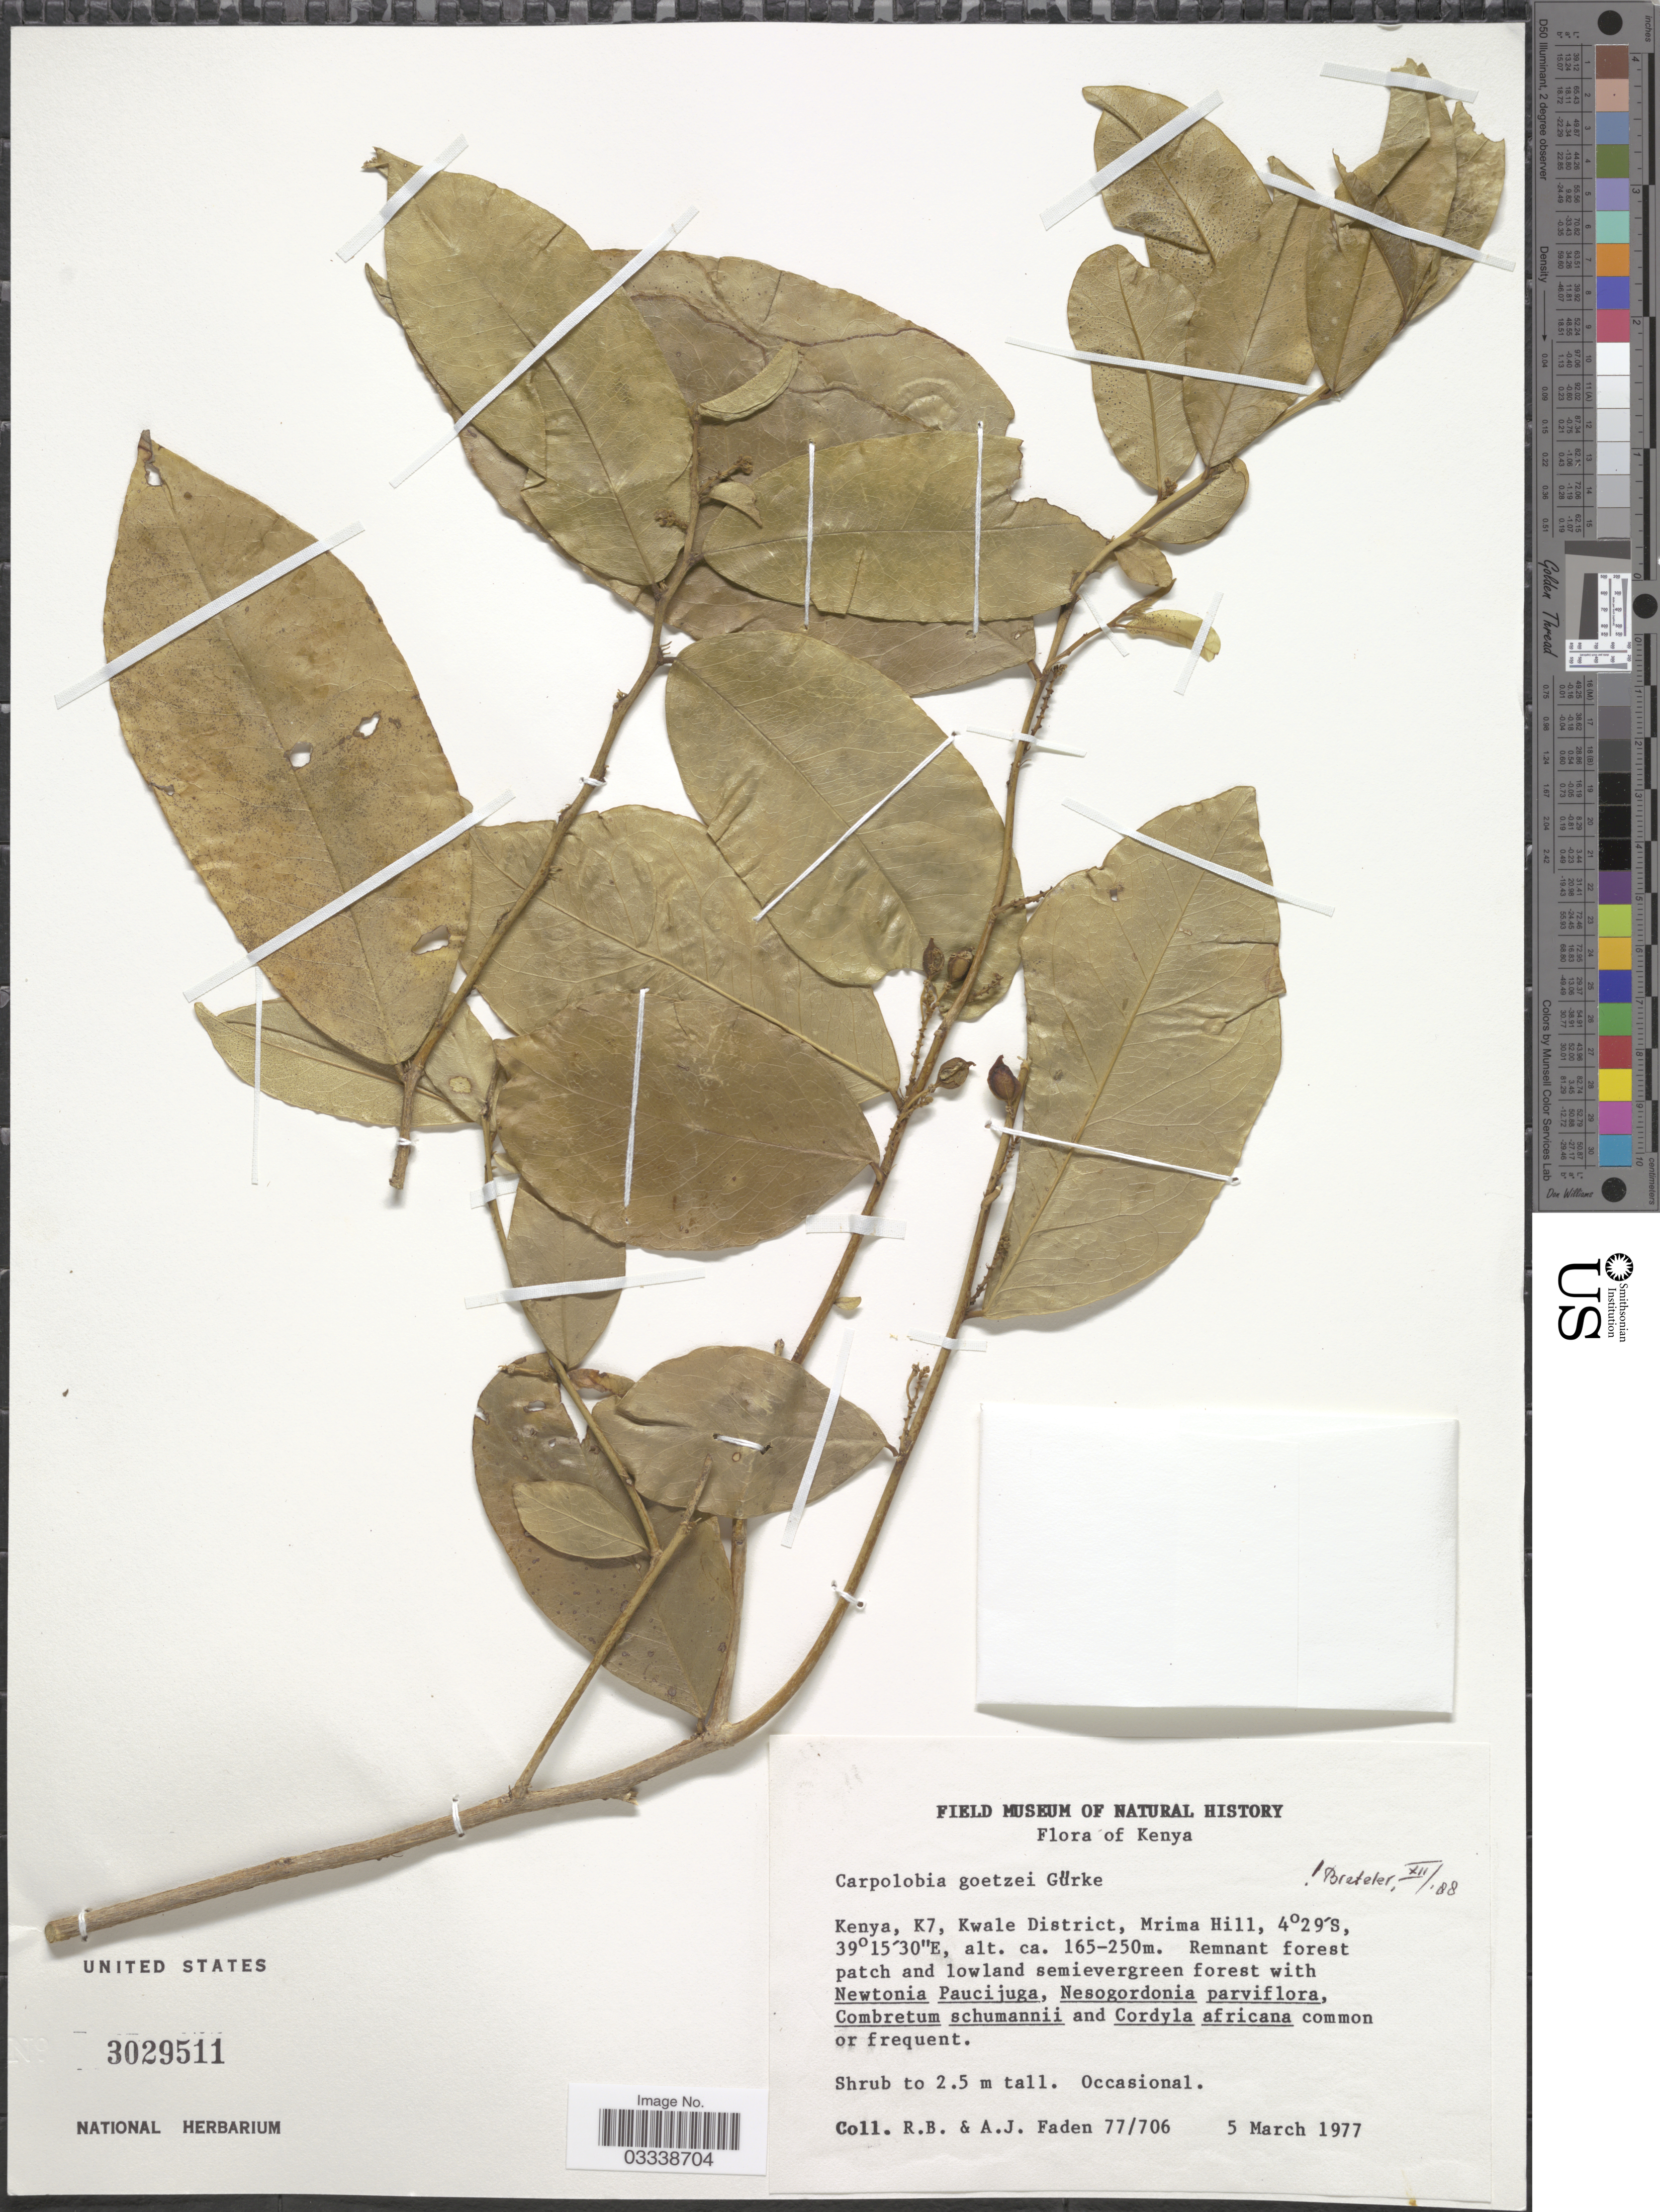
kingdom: Plantae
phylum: Tracheophyta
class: Magnoliopsida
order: Fabales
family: Polygalaceae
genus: Carpolobia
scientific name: Carpolobia goetzei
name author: Gürke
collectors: R. B. Faden & A. J. Faden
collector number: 77/706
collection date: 1977-03-05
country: Kenya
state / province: Kwale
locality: K7, Kwale District, Mrima Hill.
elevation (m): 165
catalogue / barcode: US 3029511